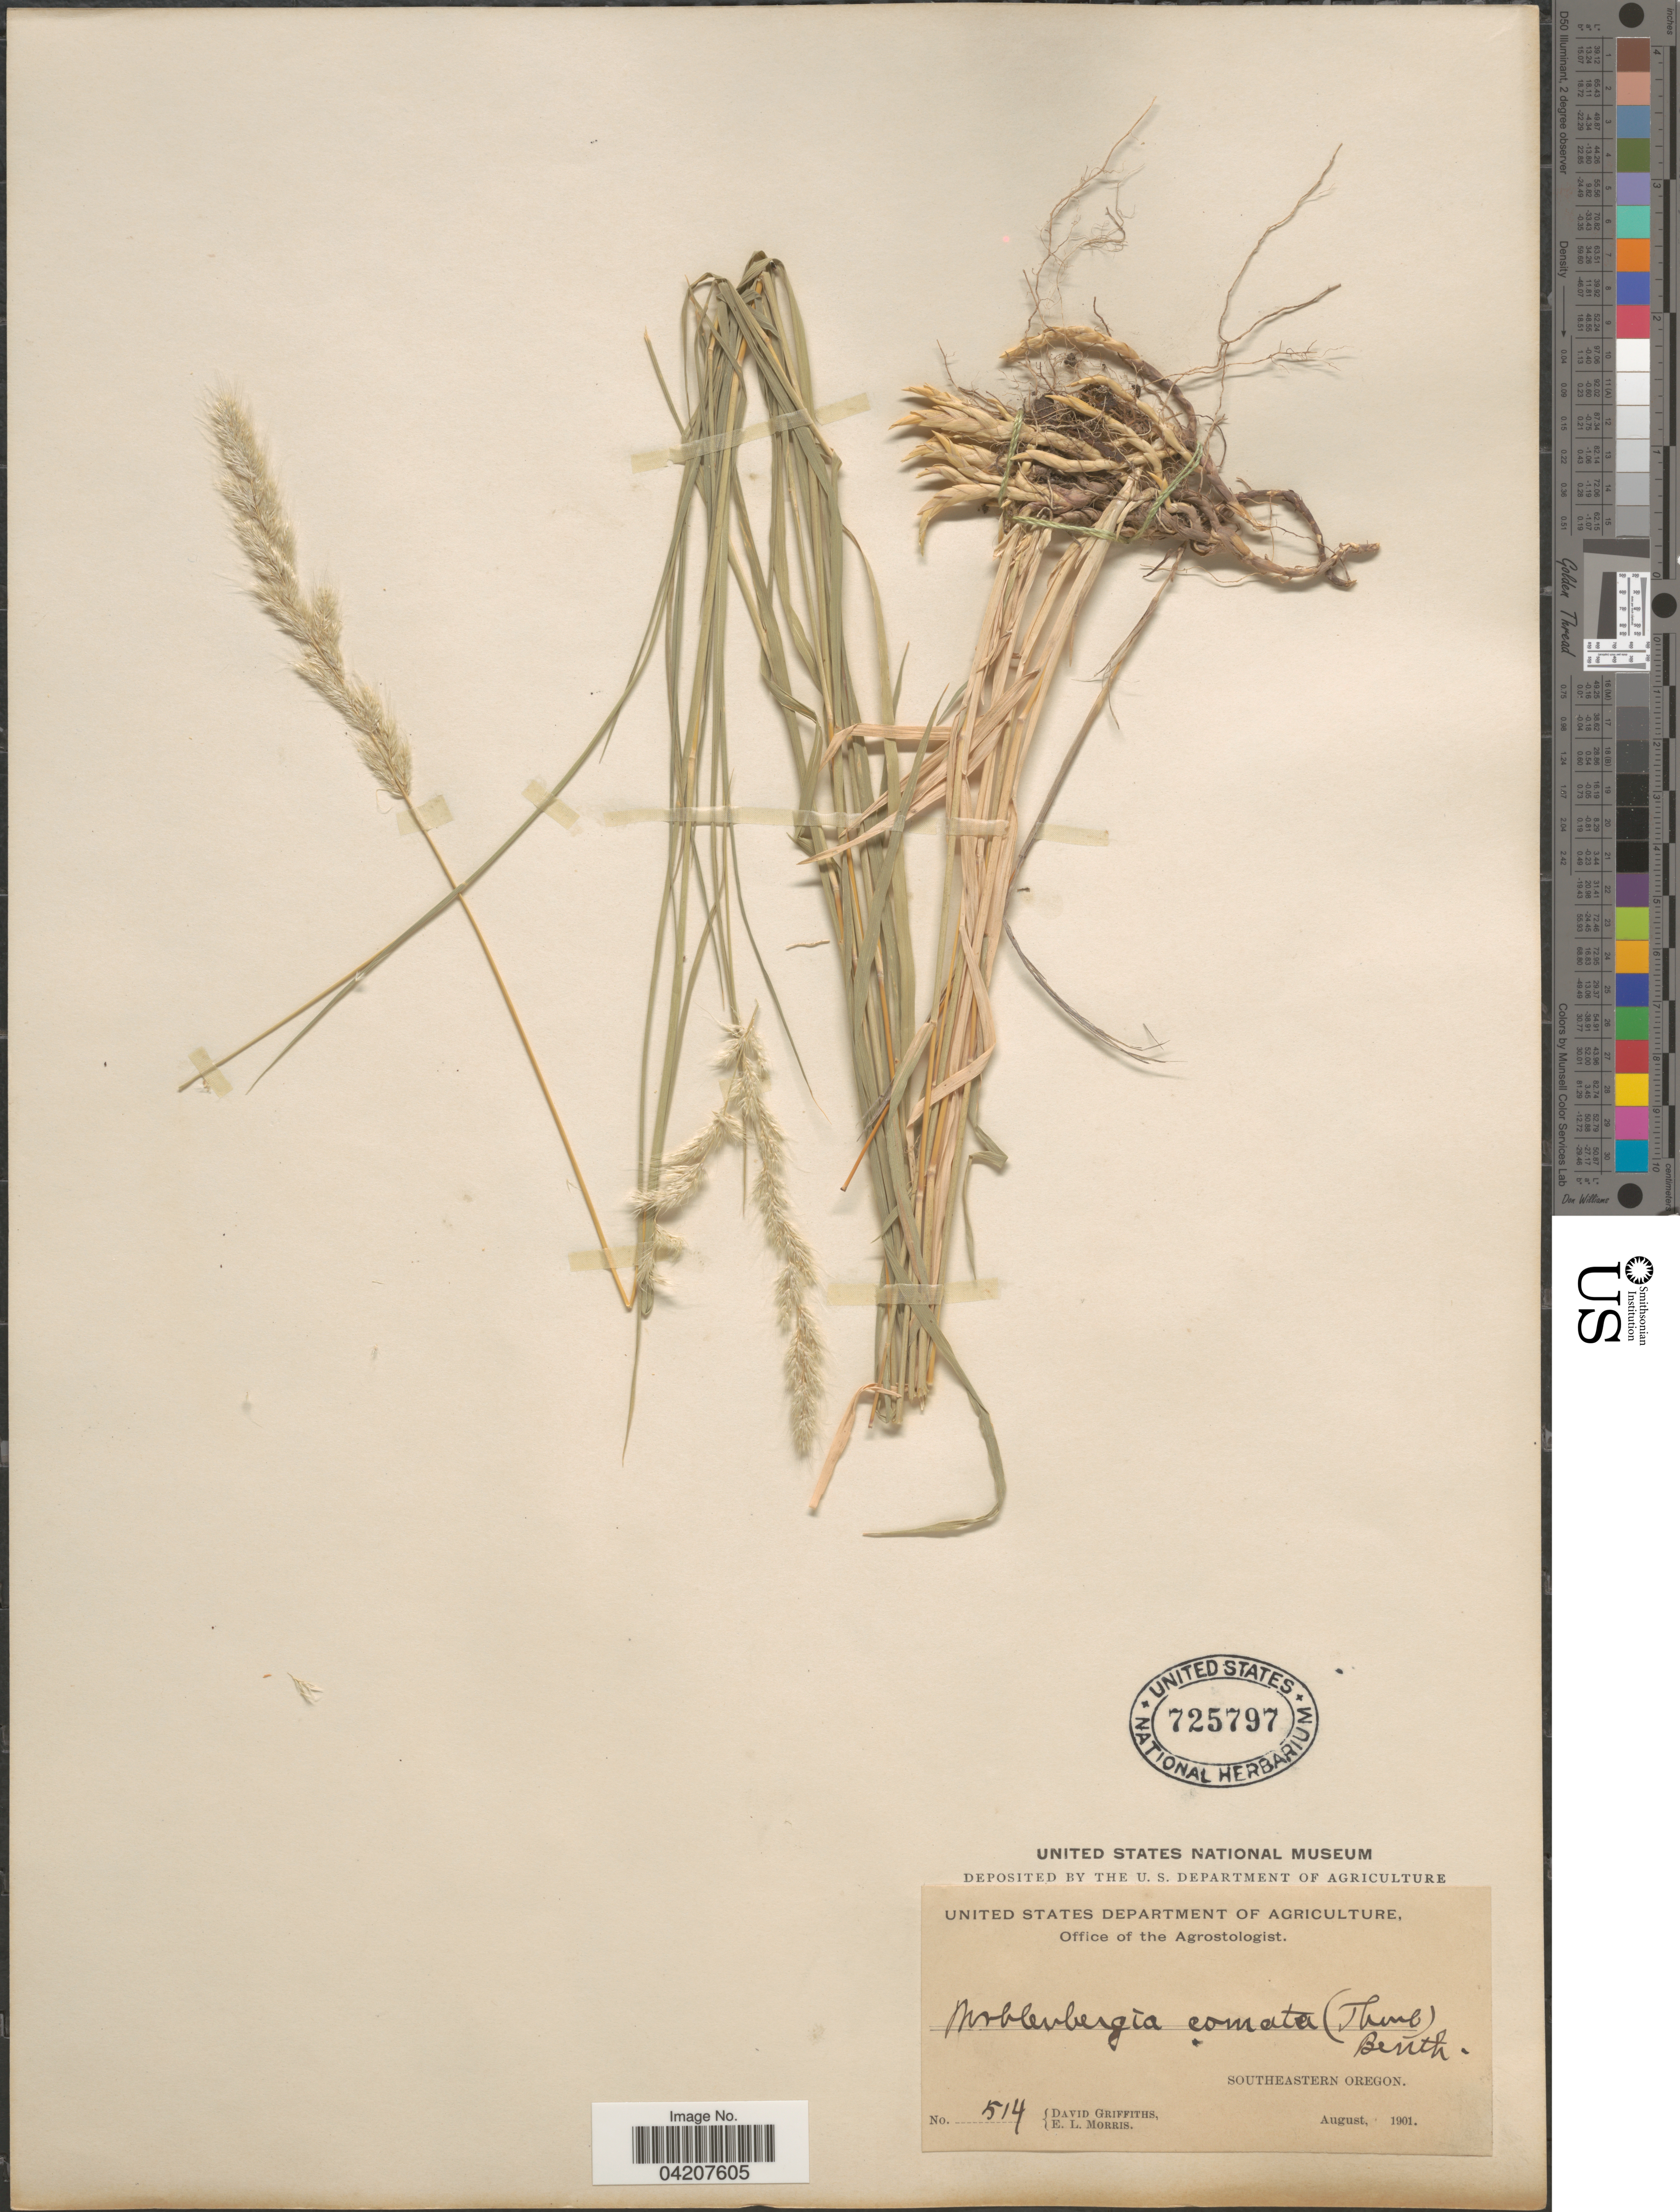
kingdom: Plantae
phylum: Tracheophyta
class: Liliopsida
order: Poales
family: Poaceae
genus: Muhlenbergia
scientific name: Muhlenbergia andina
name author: (Nutt.) Hitchc.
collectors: D. Griffiths & E. Morris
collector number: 514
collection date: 1901-08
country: United States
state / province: Oregon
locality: Southeastern Oregon.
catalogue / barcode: US 725797